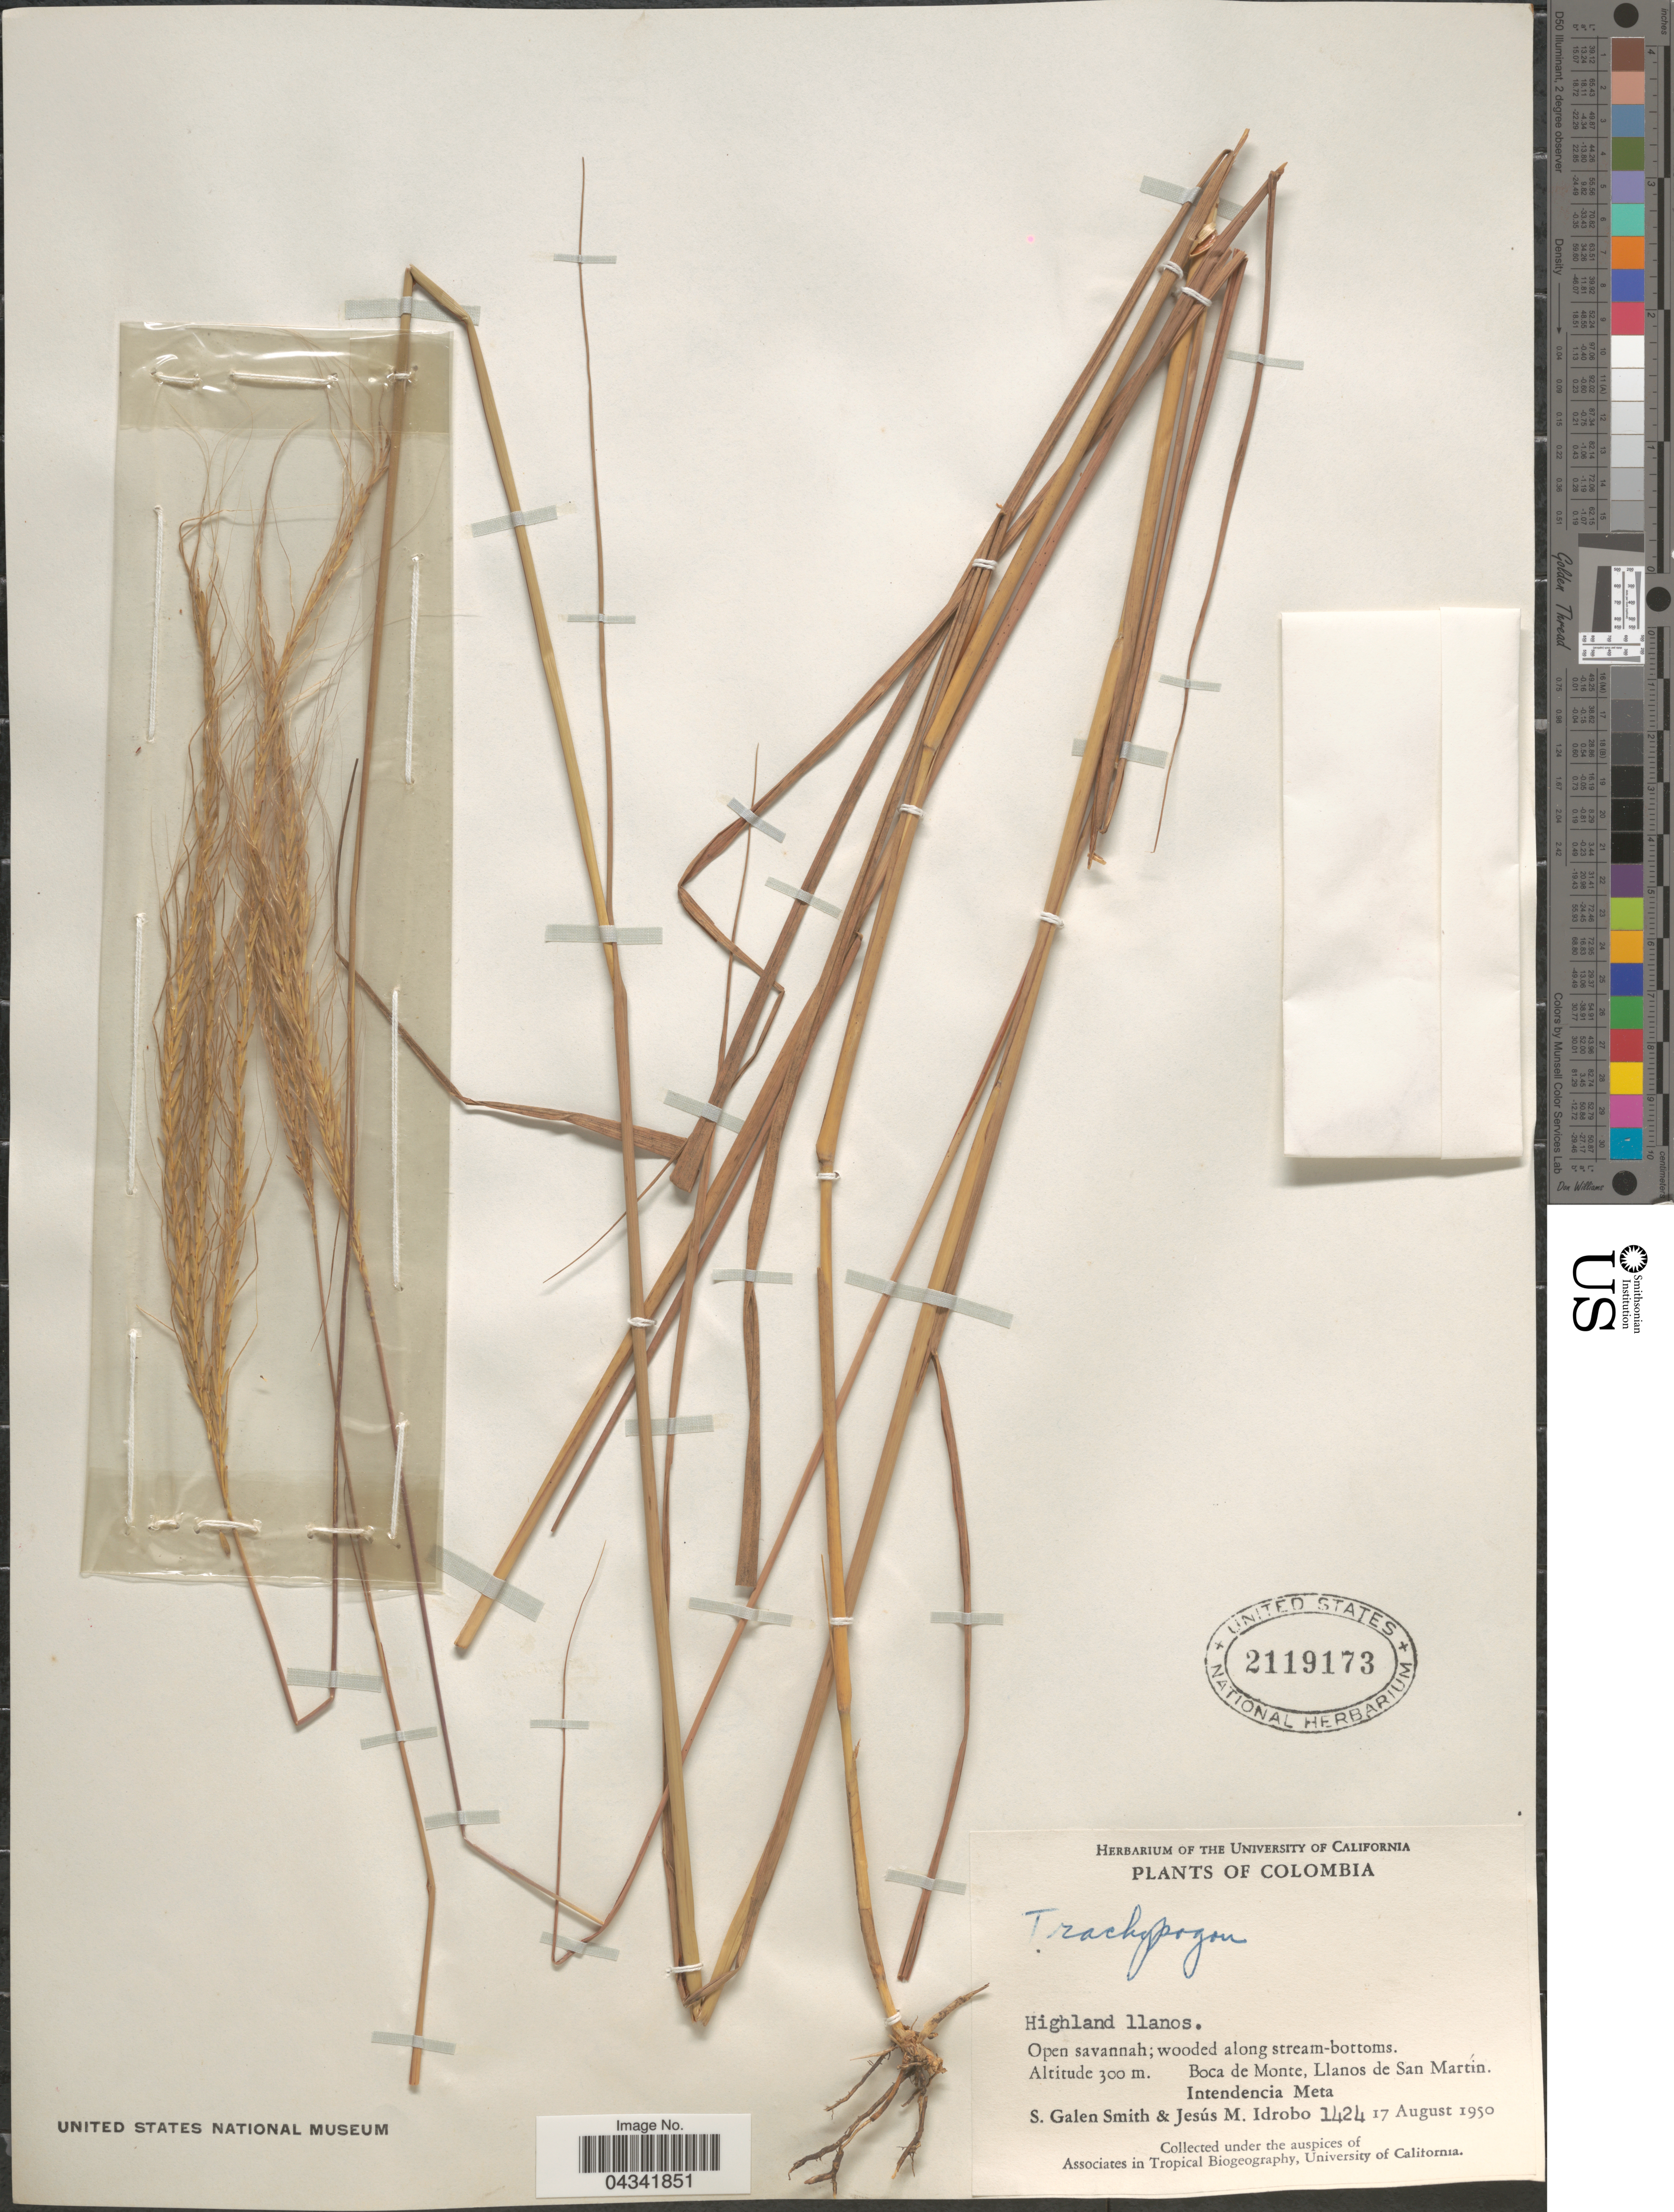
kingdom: Plantae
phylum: Tracheophyta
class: Liliopsida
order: Poales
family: Poaceae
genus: Trachypogon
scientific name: Trachypogon spicatus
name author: (L. f.) Kuntze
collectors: S. G. Smith & J. M. Idrobo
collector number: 1424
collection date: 1950-08-17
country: Colombia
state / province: Meta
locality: Boca de Monte, Llanos de San Martín. Intendencia Meta.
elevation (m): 300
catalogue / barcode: US 2119173